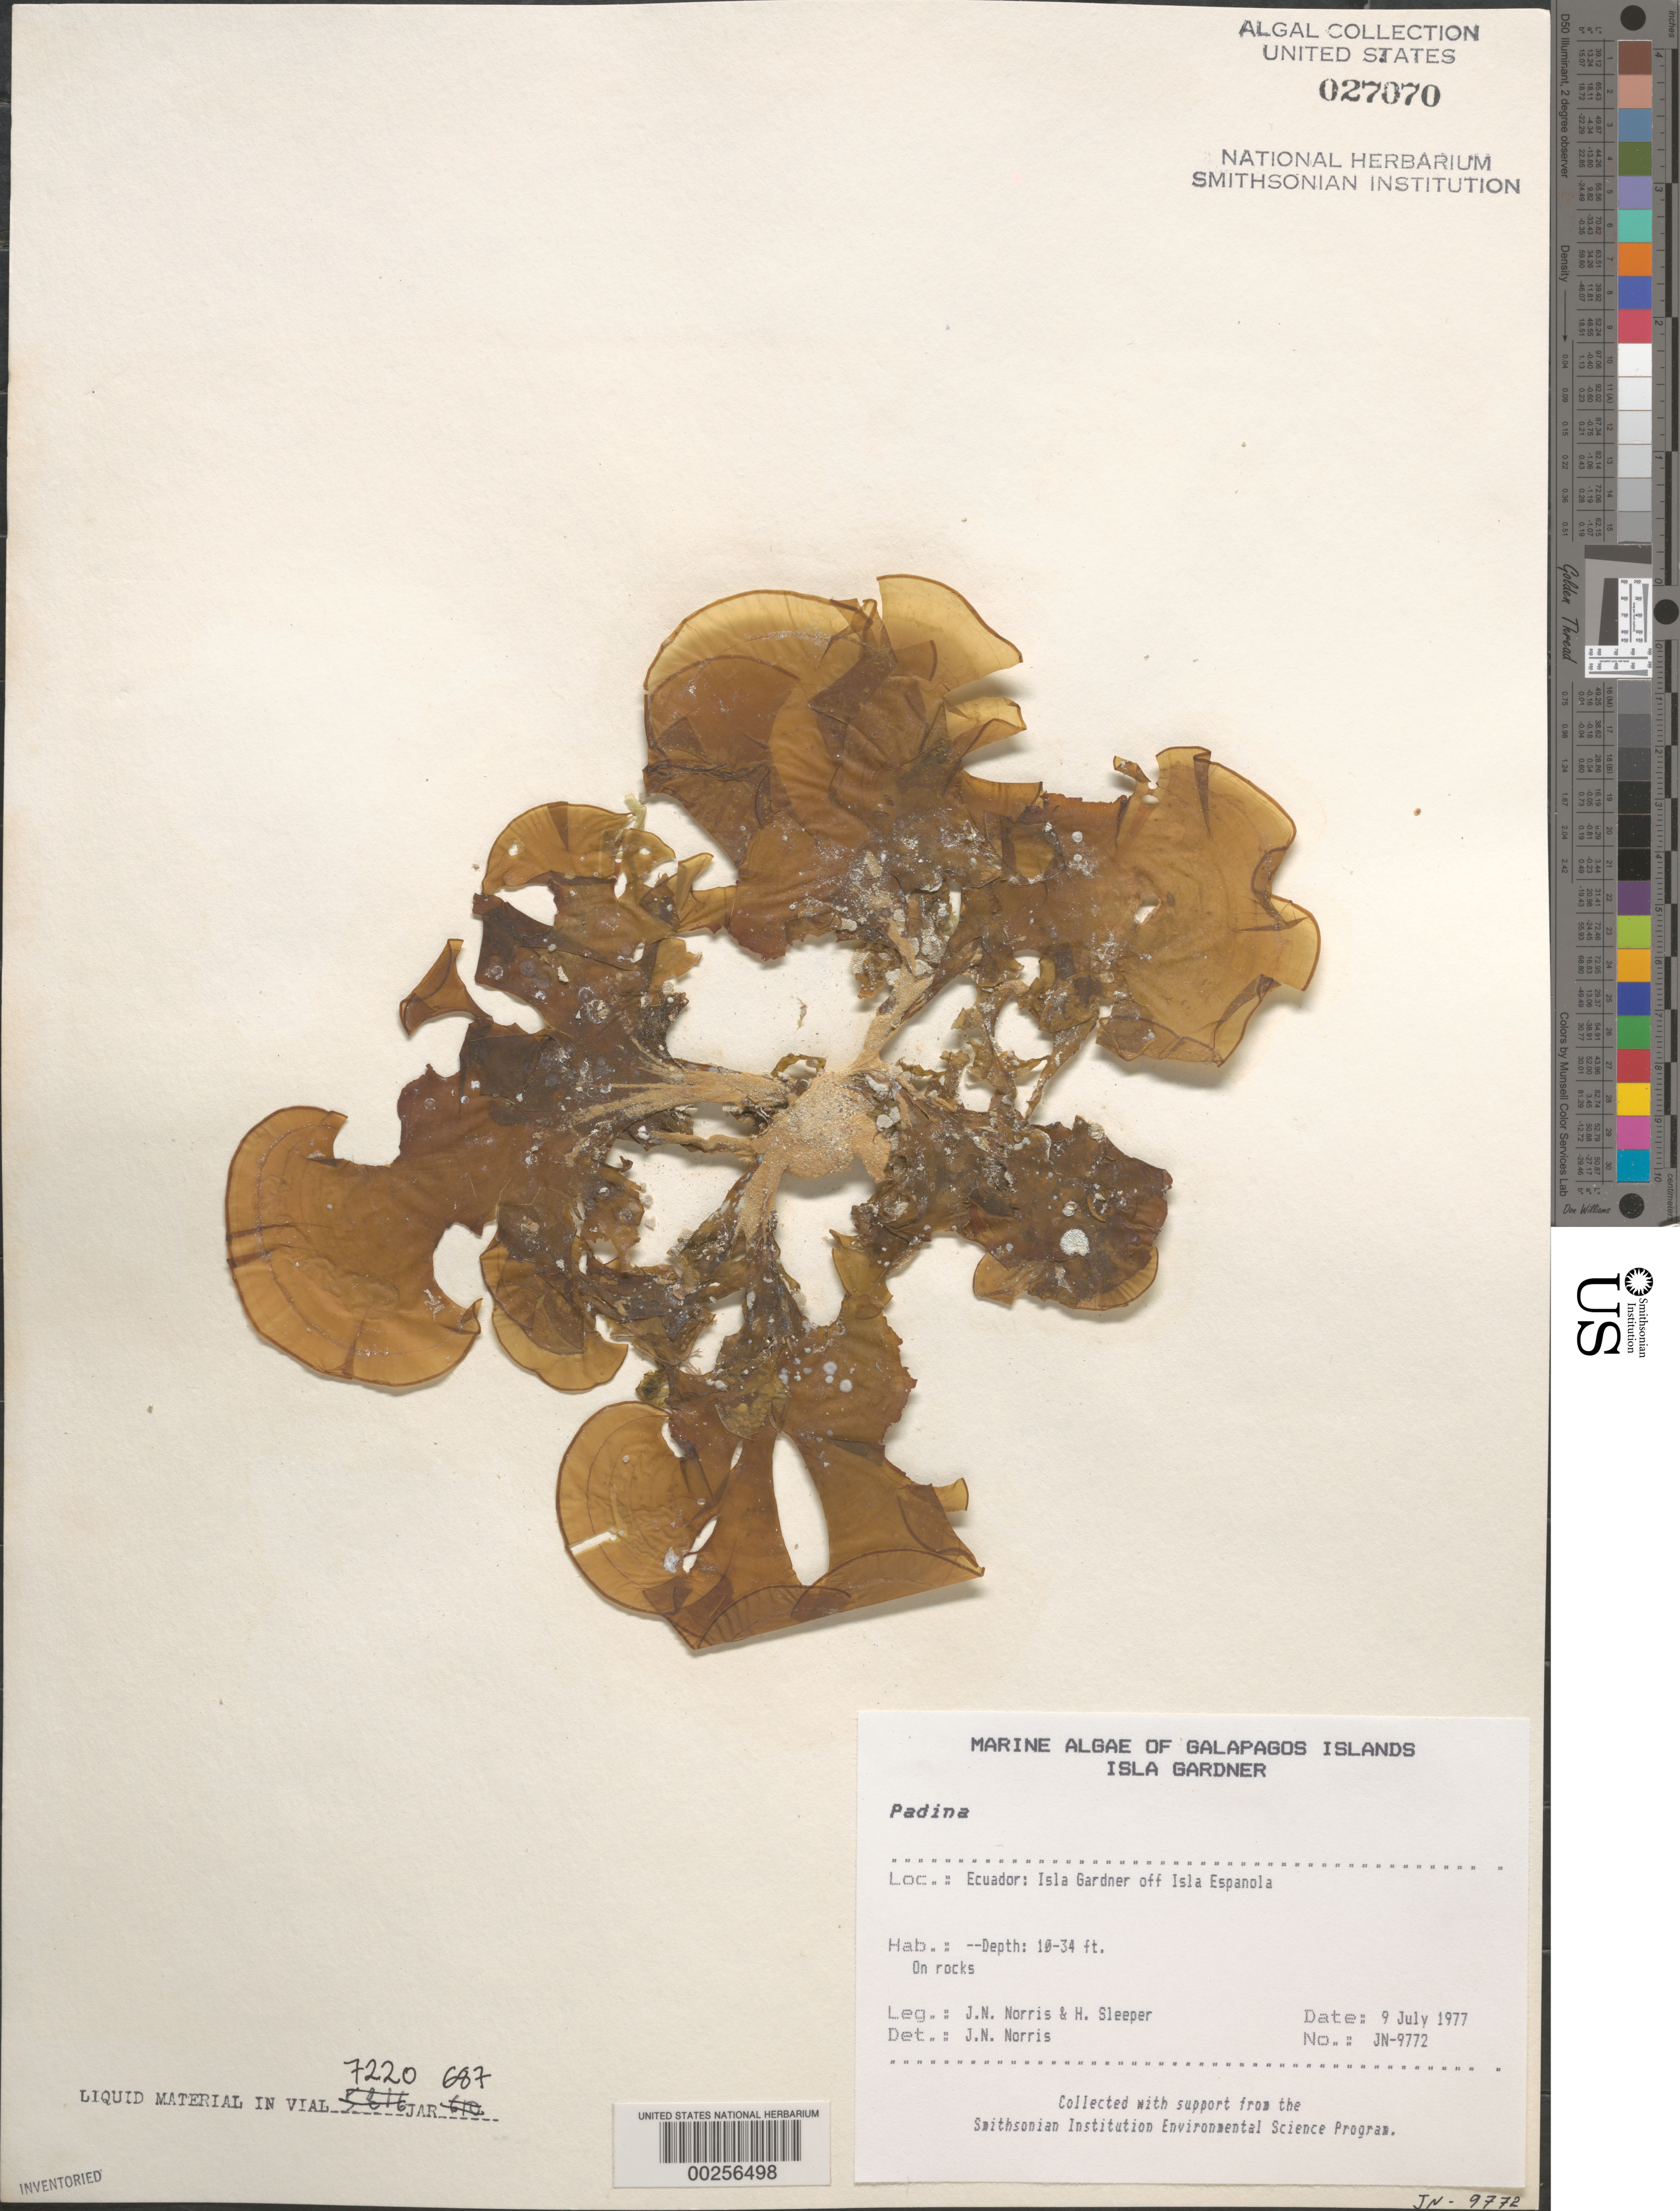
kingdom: Chromista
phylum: Ochrophyta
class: Phaeophyceae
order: Dictyotales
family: Dictyotaceae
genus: Padina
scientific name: Padina sp.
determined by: Norris, James N.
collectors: J. N. Norris & H. Sleeper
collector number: JN-9772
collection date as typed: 09 Jul 1977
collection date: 1977-07-09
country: Ecuador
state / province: Colón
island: Gardner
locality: Off Isla Española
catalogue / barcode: US 27070